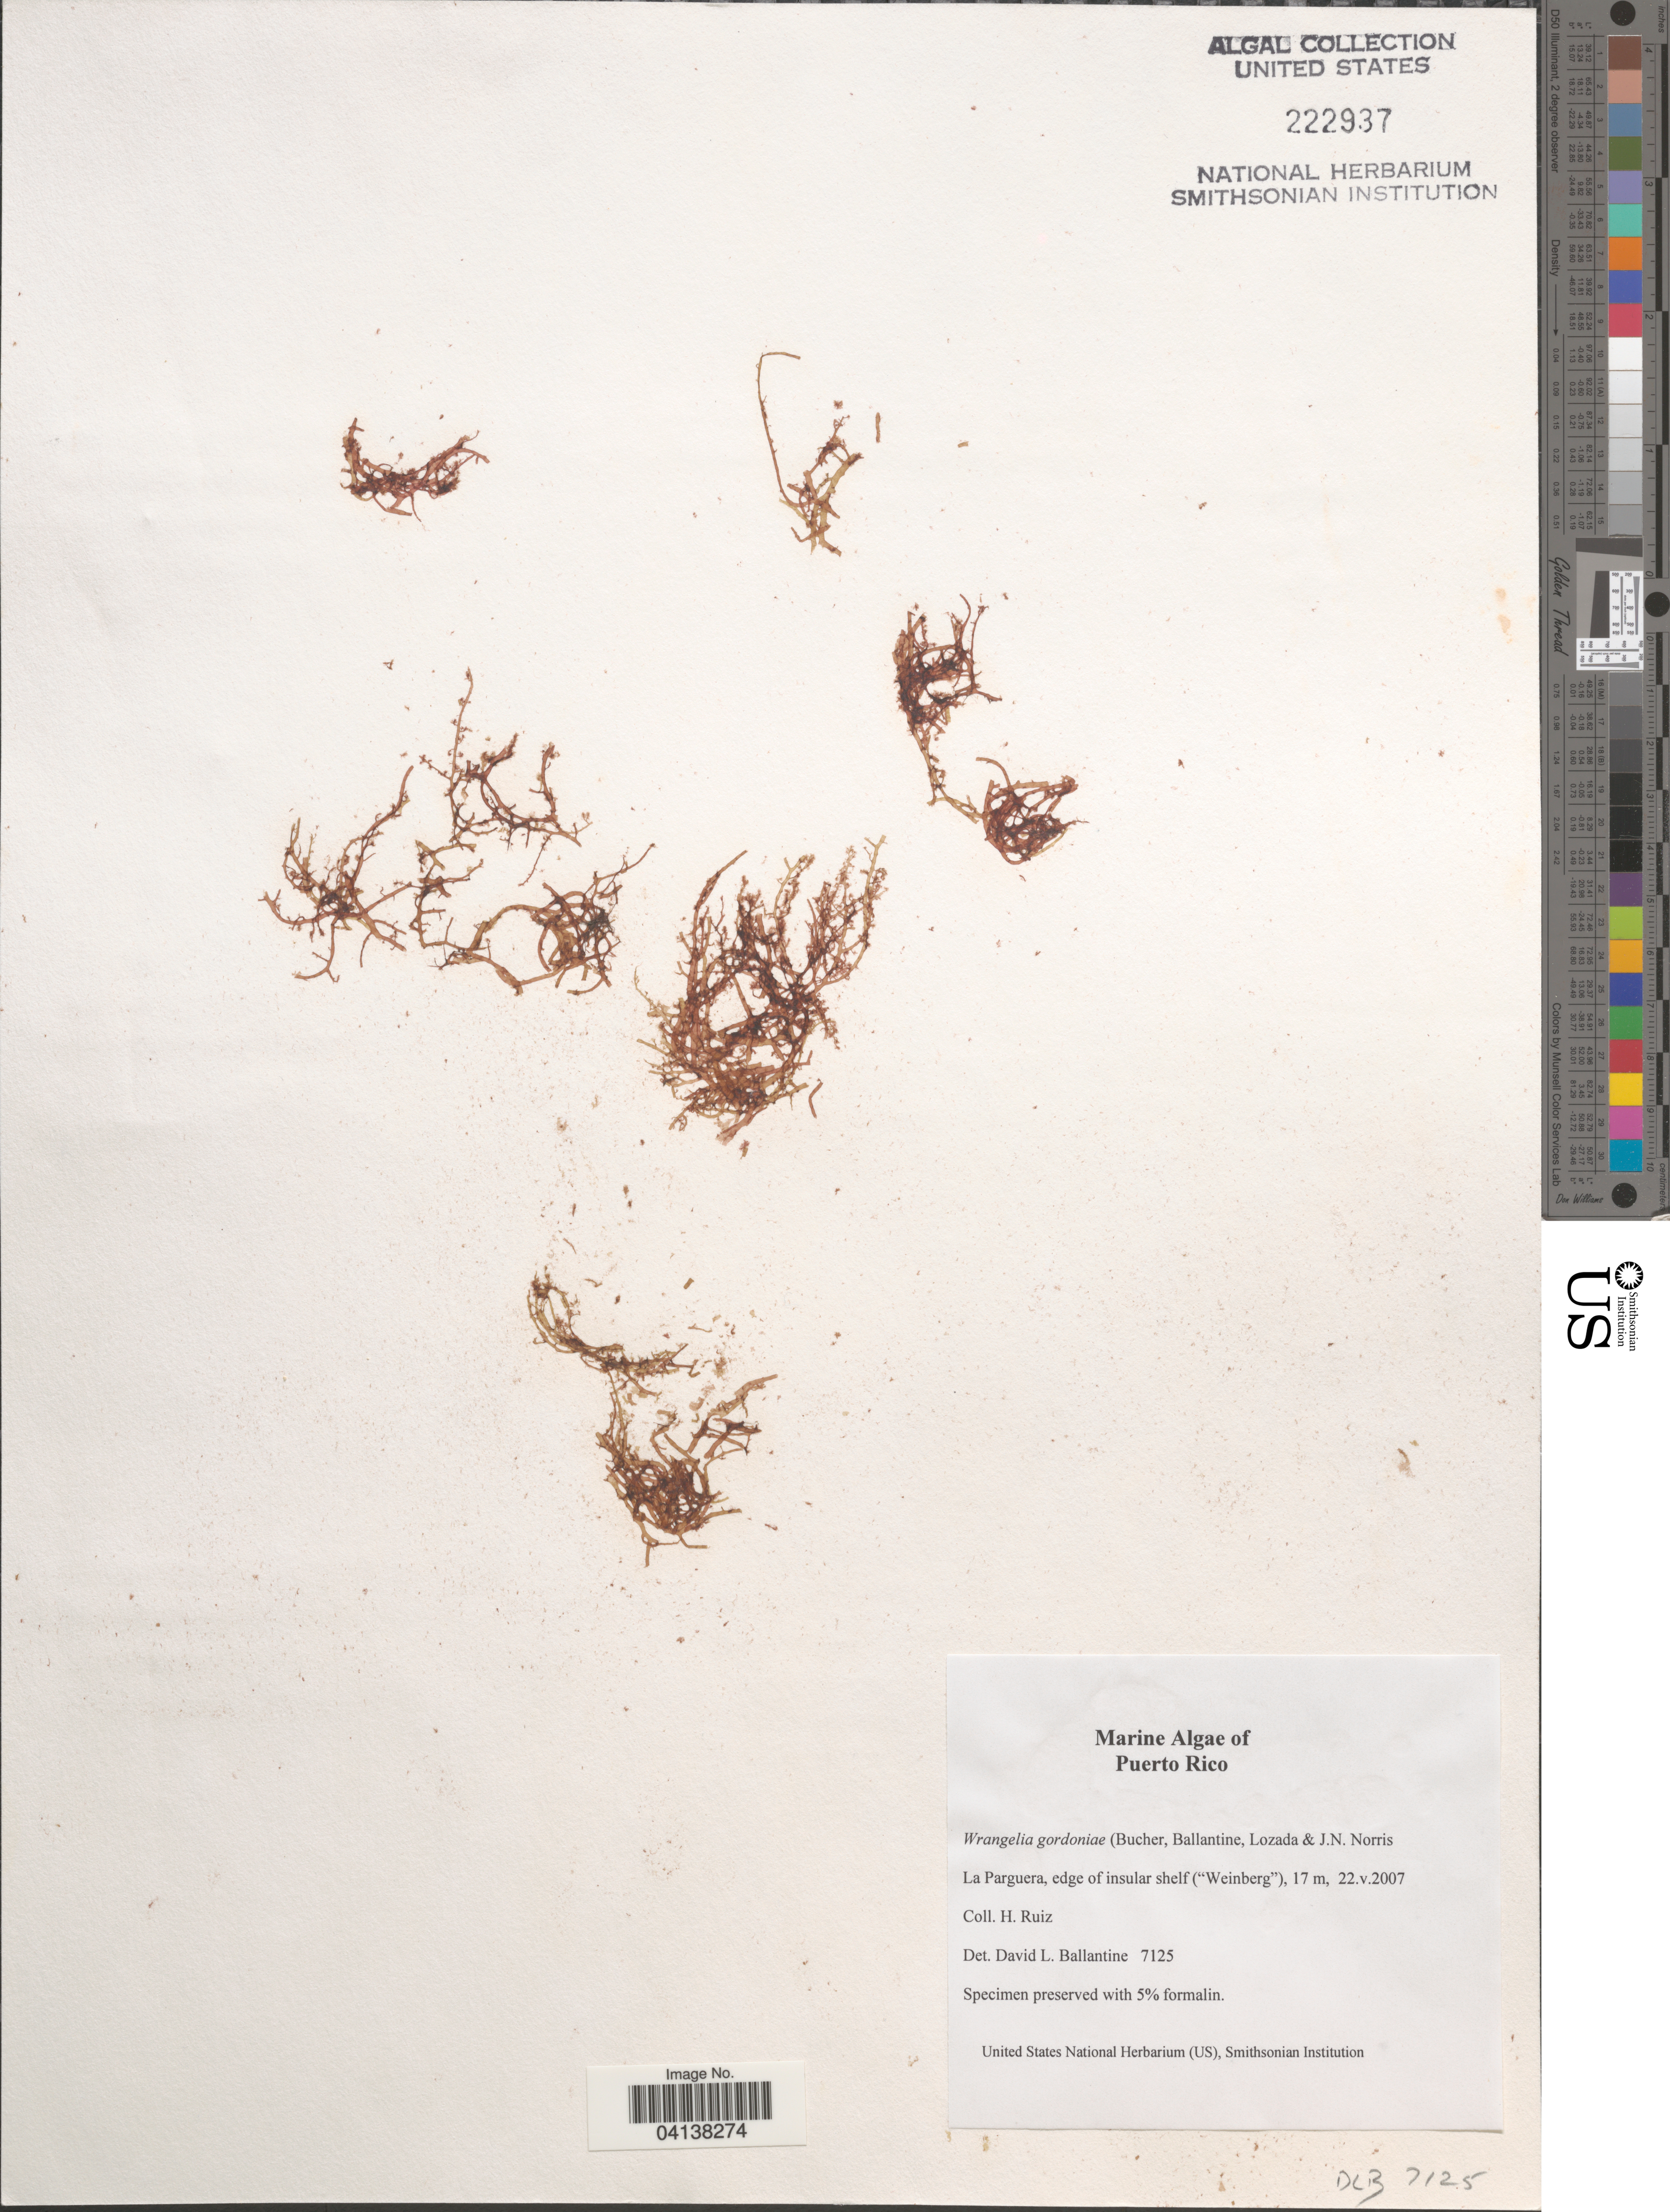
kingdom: Plantae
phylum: Rhodophyta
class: Florideophyceae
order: Ceramiales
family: Wrangeliaceae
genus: Wrangelia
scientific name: Wrangelia gordoniae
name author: K.E. Bucher et al.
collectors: H. Ruiz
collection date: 2007-05-22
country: Puerto Rico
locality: La Parguera, edge of insular shelf ("Weinberg").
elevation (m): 17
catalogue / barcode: US 222937